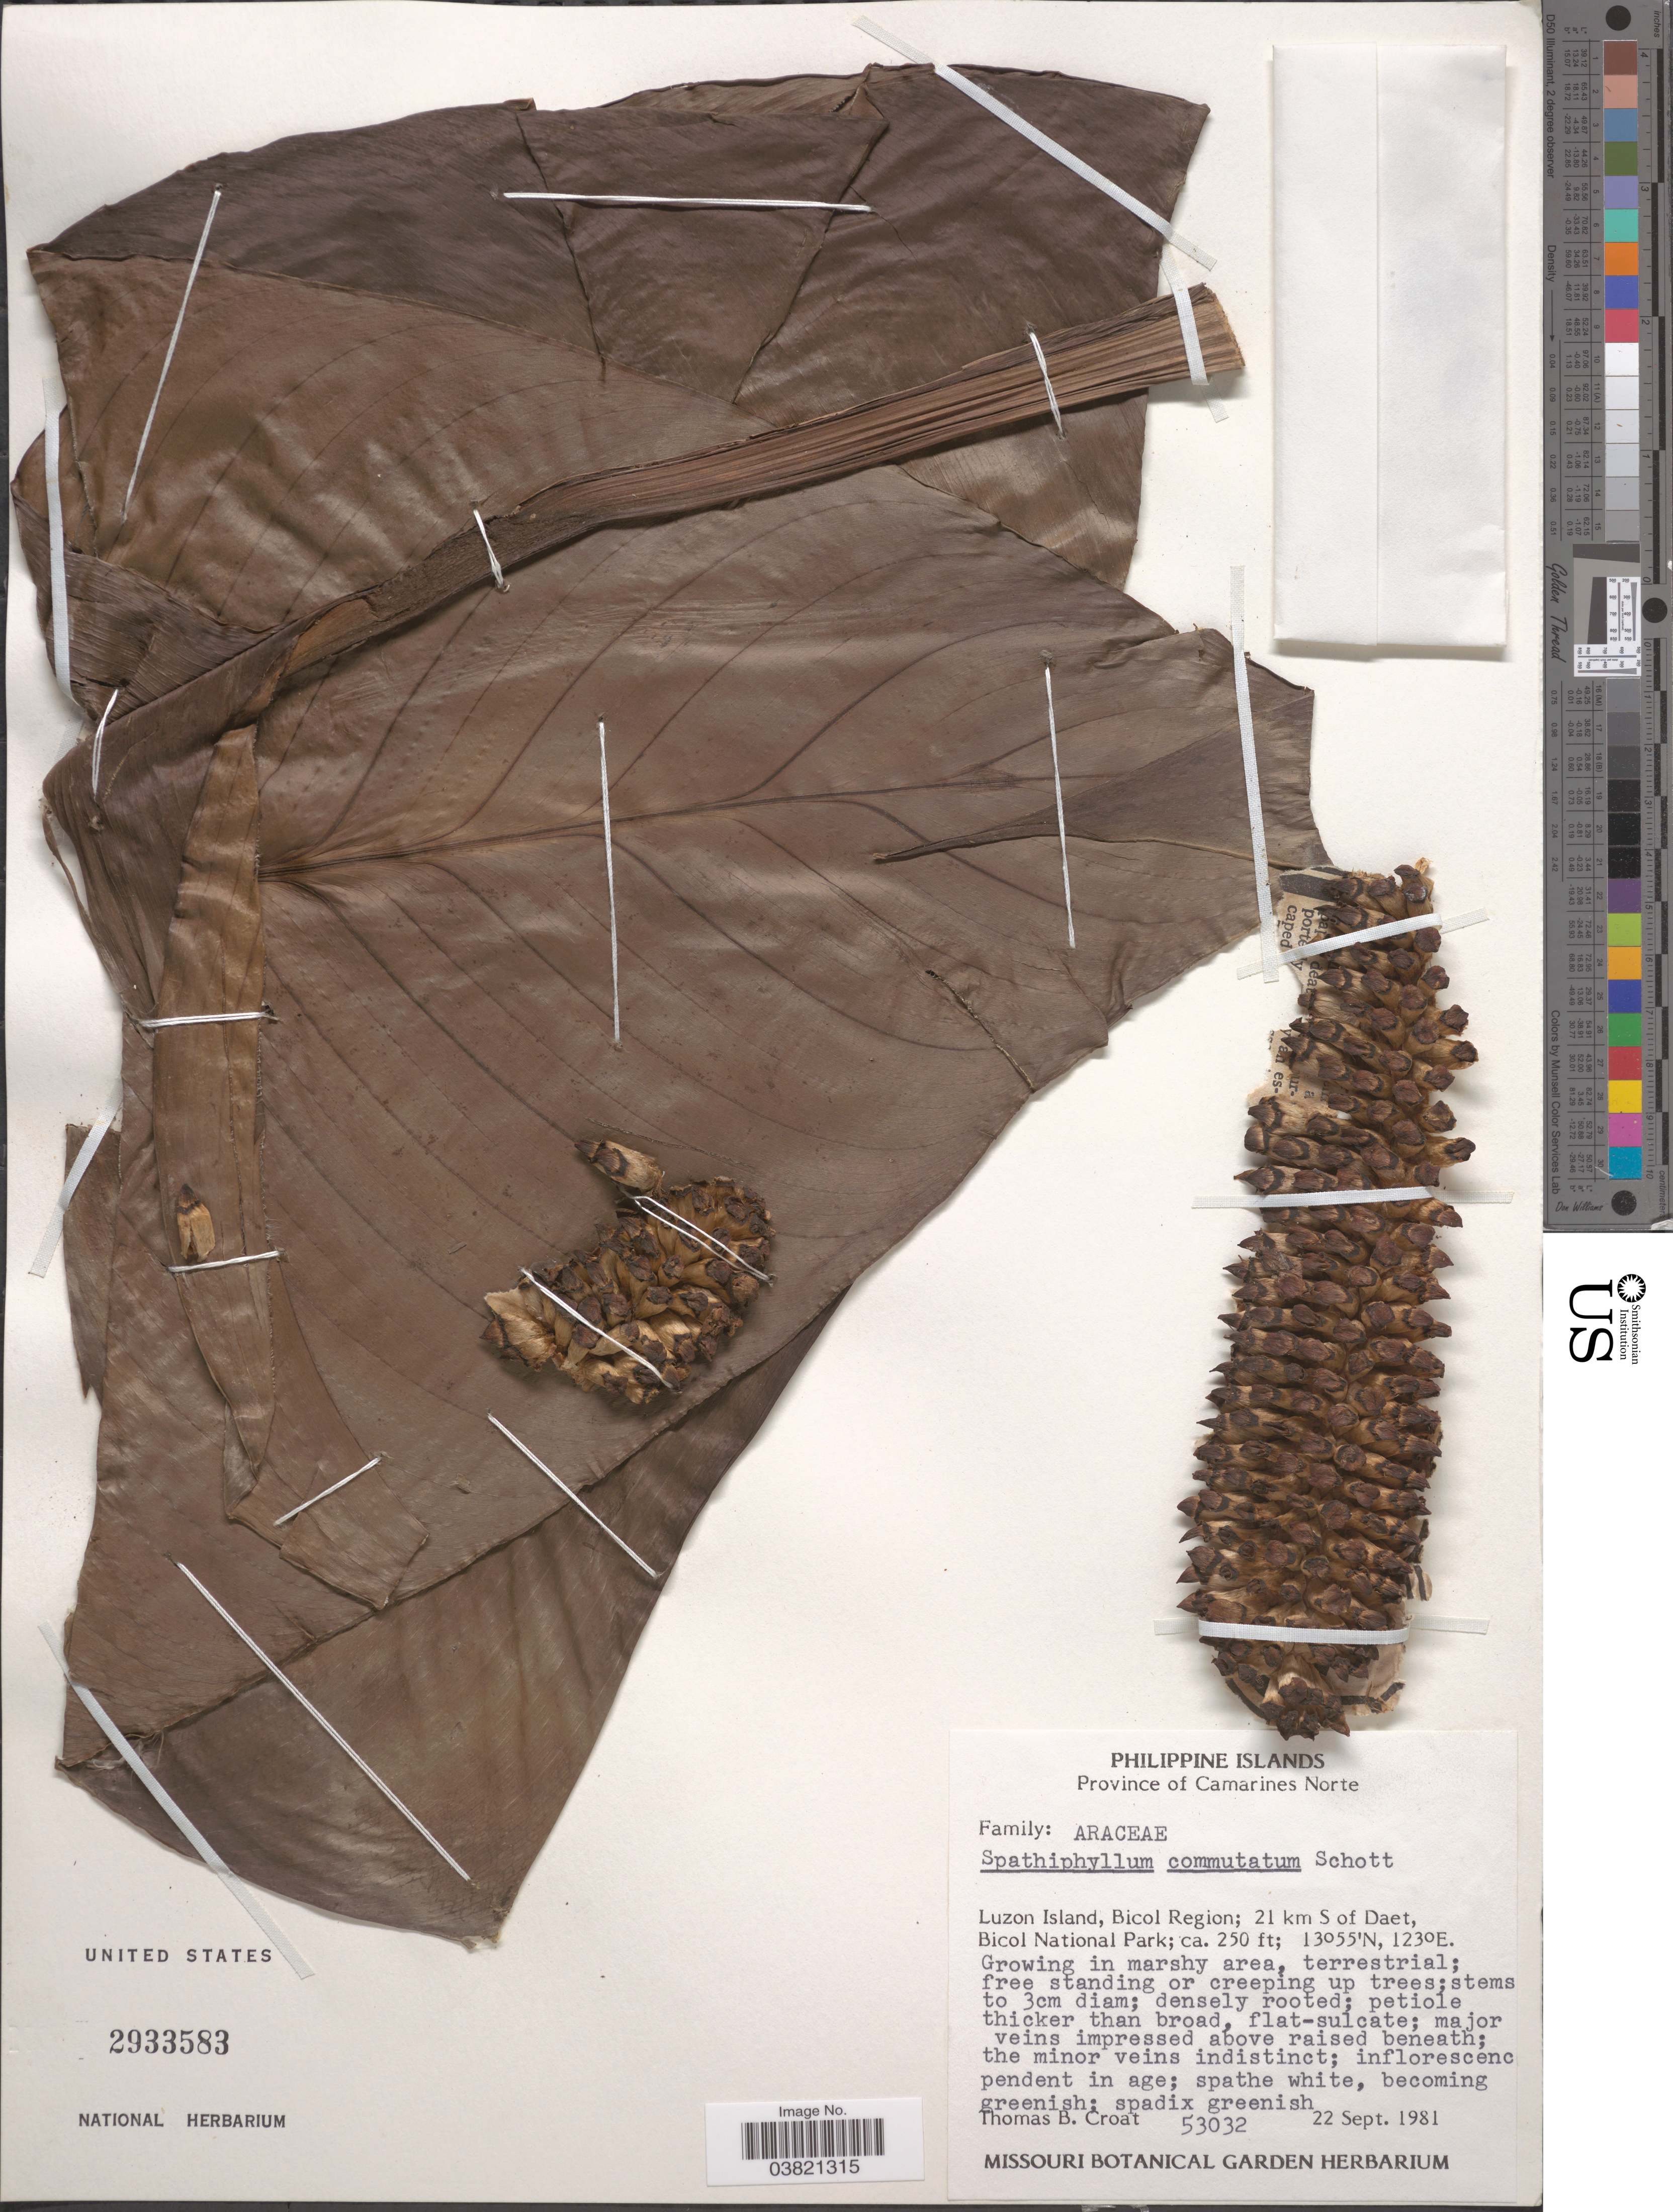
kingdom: Plantae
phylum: Tracheophyta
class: Liliopsida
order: Alismatales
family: Araceae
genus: Spathiphyllum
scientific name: Spathiphyllum commutatum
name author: Schott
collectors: T. B. Croat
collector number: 53032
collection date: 1981-09-22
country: Philippines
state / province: Bicol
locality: Province of Camarines Norte. Luzon Island, Bicol Region; 21 km S of Daet, Bicol National Park.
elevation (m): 76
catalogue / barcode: US 2933583